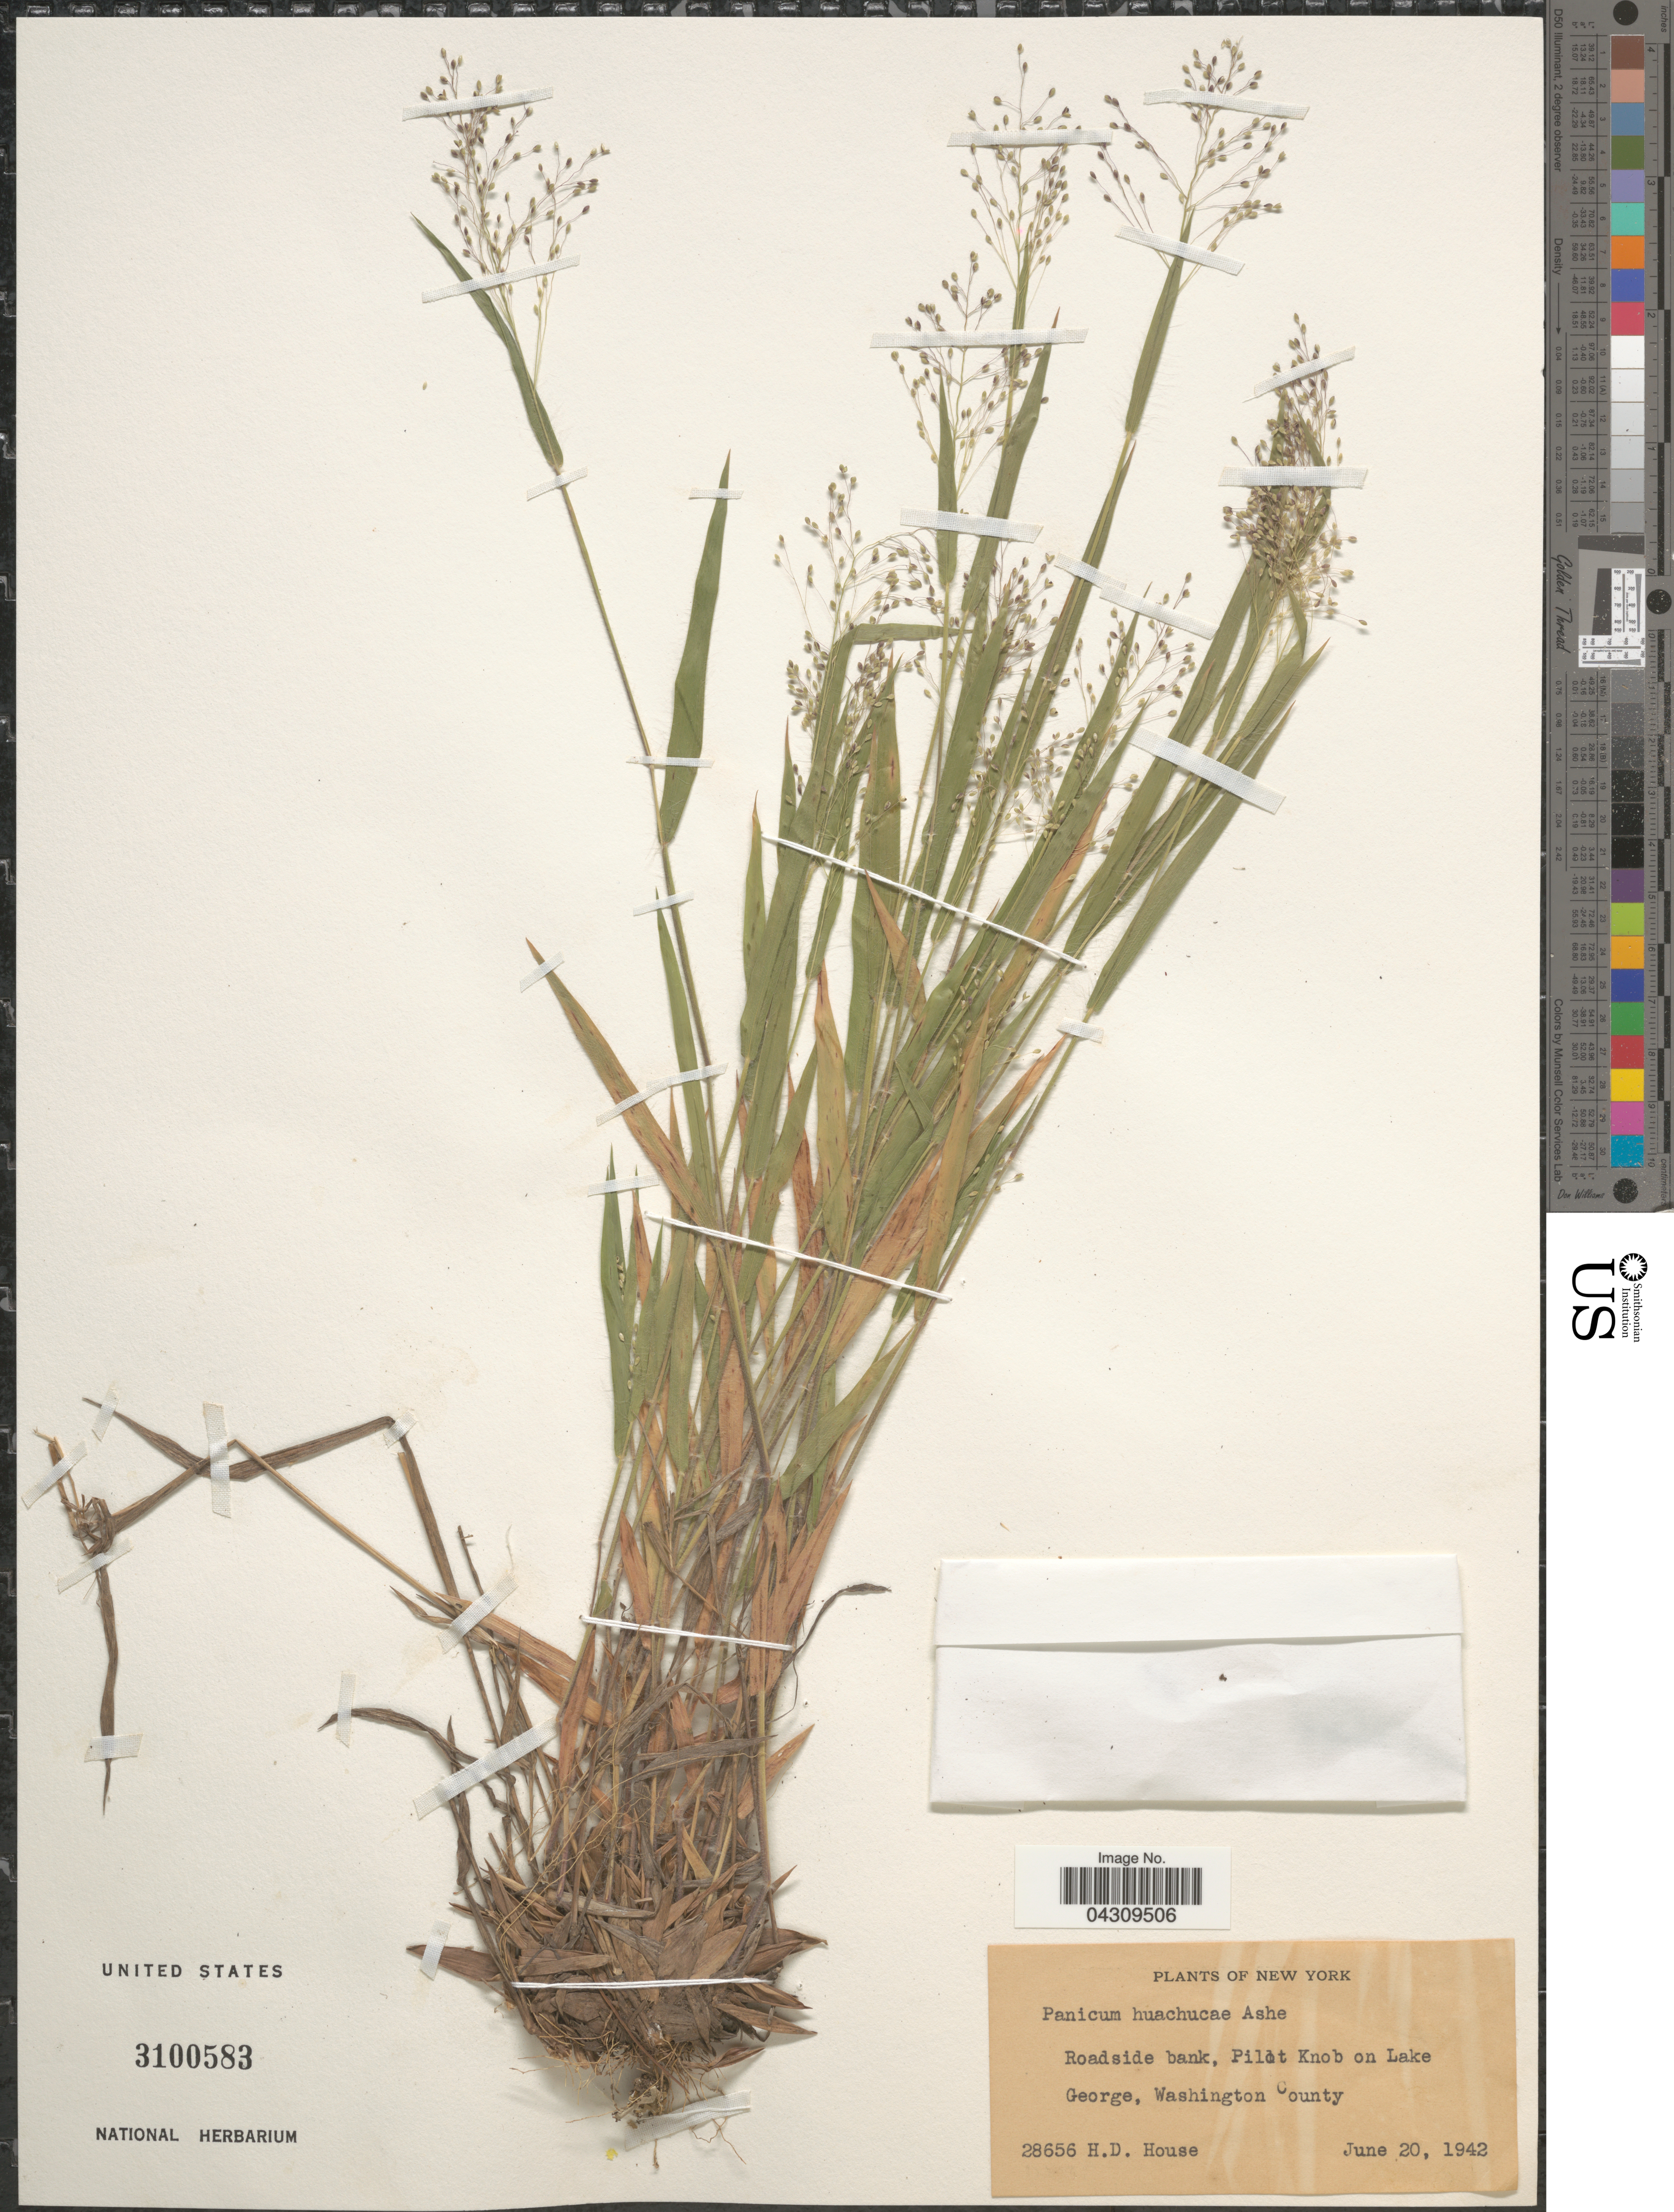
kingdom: Plantae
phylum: Tracheophyta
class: Liliopsida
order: Poales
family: Poaceae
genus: Dichanthelium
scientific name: Dichanthelium acuminatum var. acuminatum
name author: (Sw.) Gould & C.A. Clark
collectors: H. D. House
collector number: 28656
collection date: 1942-06-20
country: United States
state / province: New York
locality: Roadside bank, Pilot Knob on Lake George, Washington County.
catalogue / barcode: US 3100583